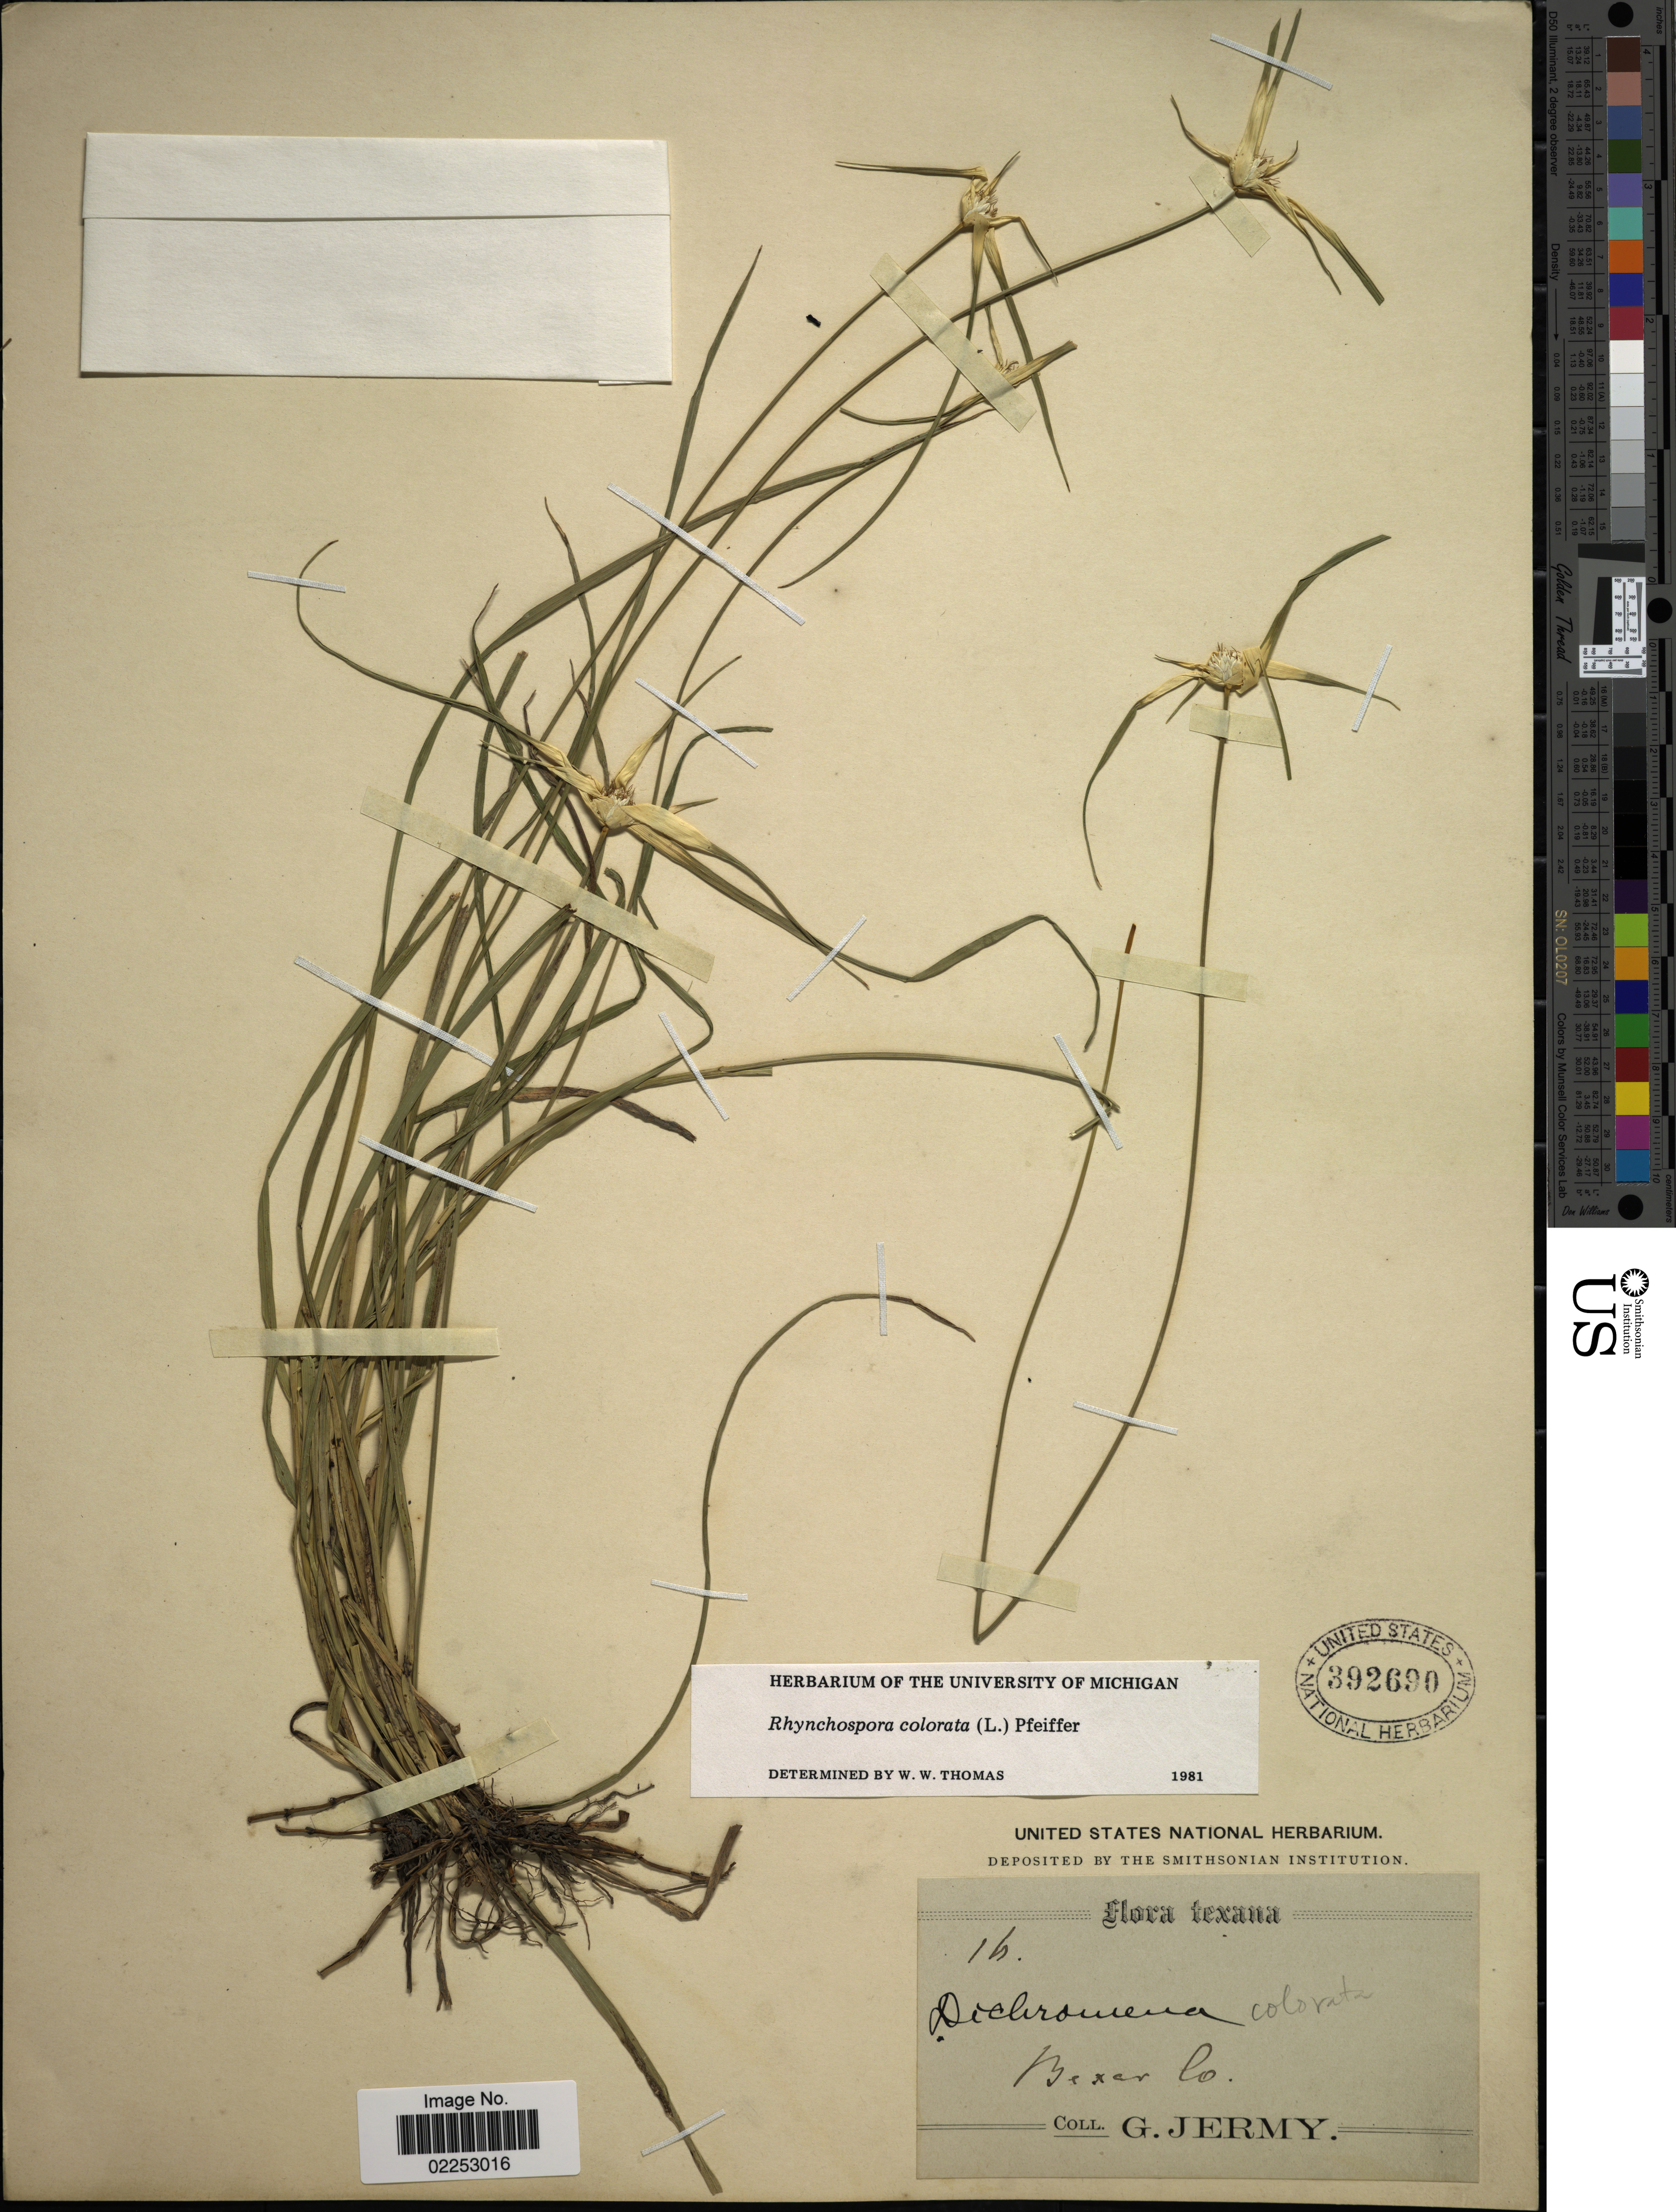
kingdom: Plantae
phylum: Tracheophyta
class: Liliopsida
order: Poales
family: Cyperaceae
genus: Rhynchospora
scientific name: Rhynchospora colorata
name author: (L.) H. Pfeiff.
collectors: G. Jermy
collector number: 14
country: United States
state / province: Texas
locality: Bexar Co.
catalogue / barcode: US 392690